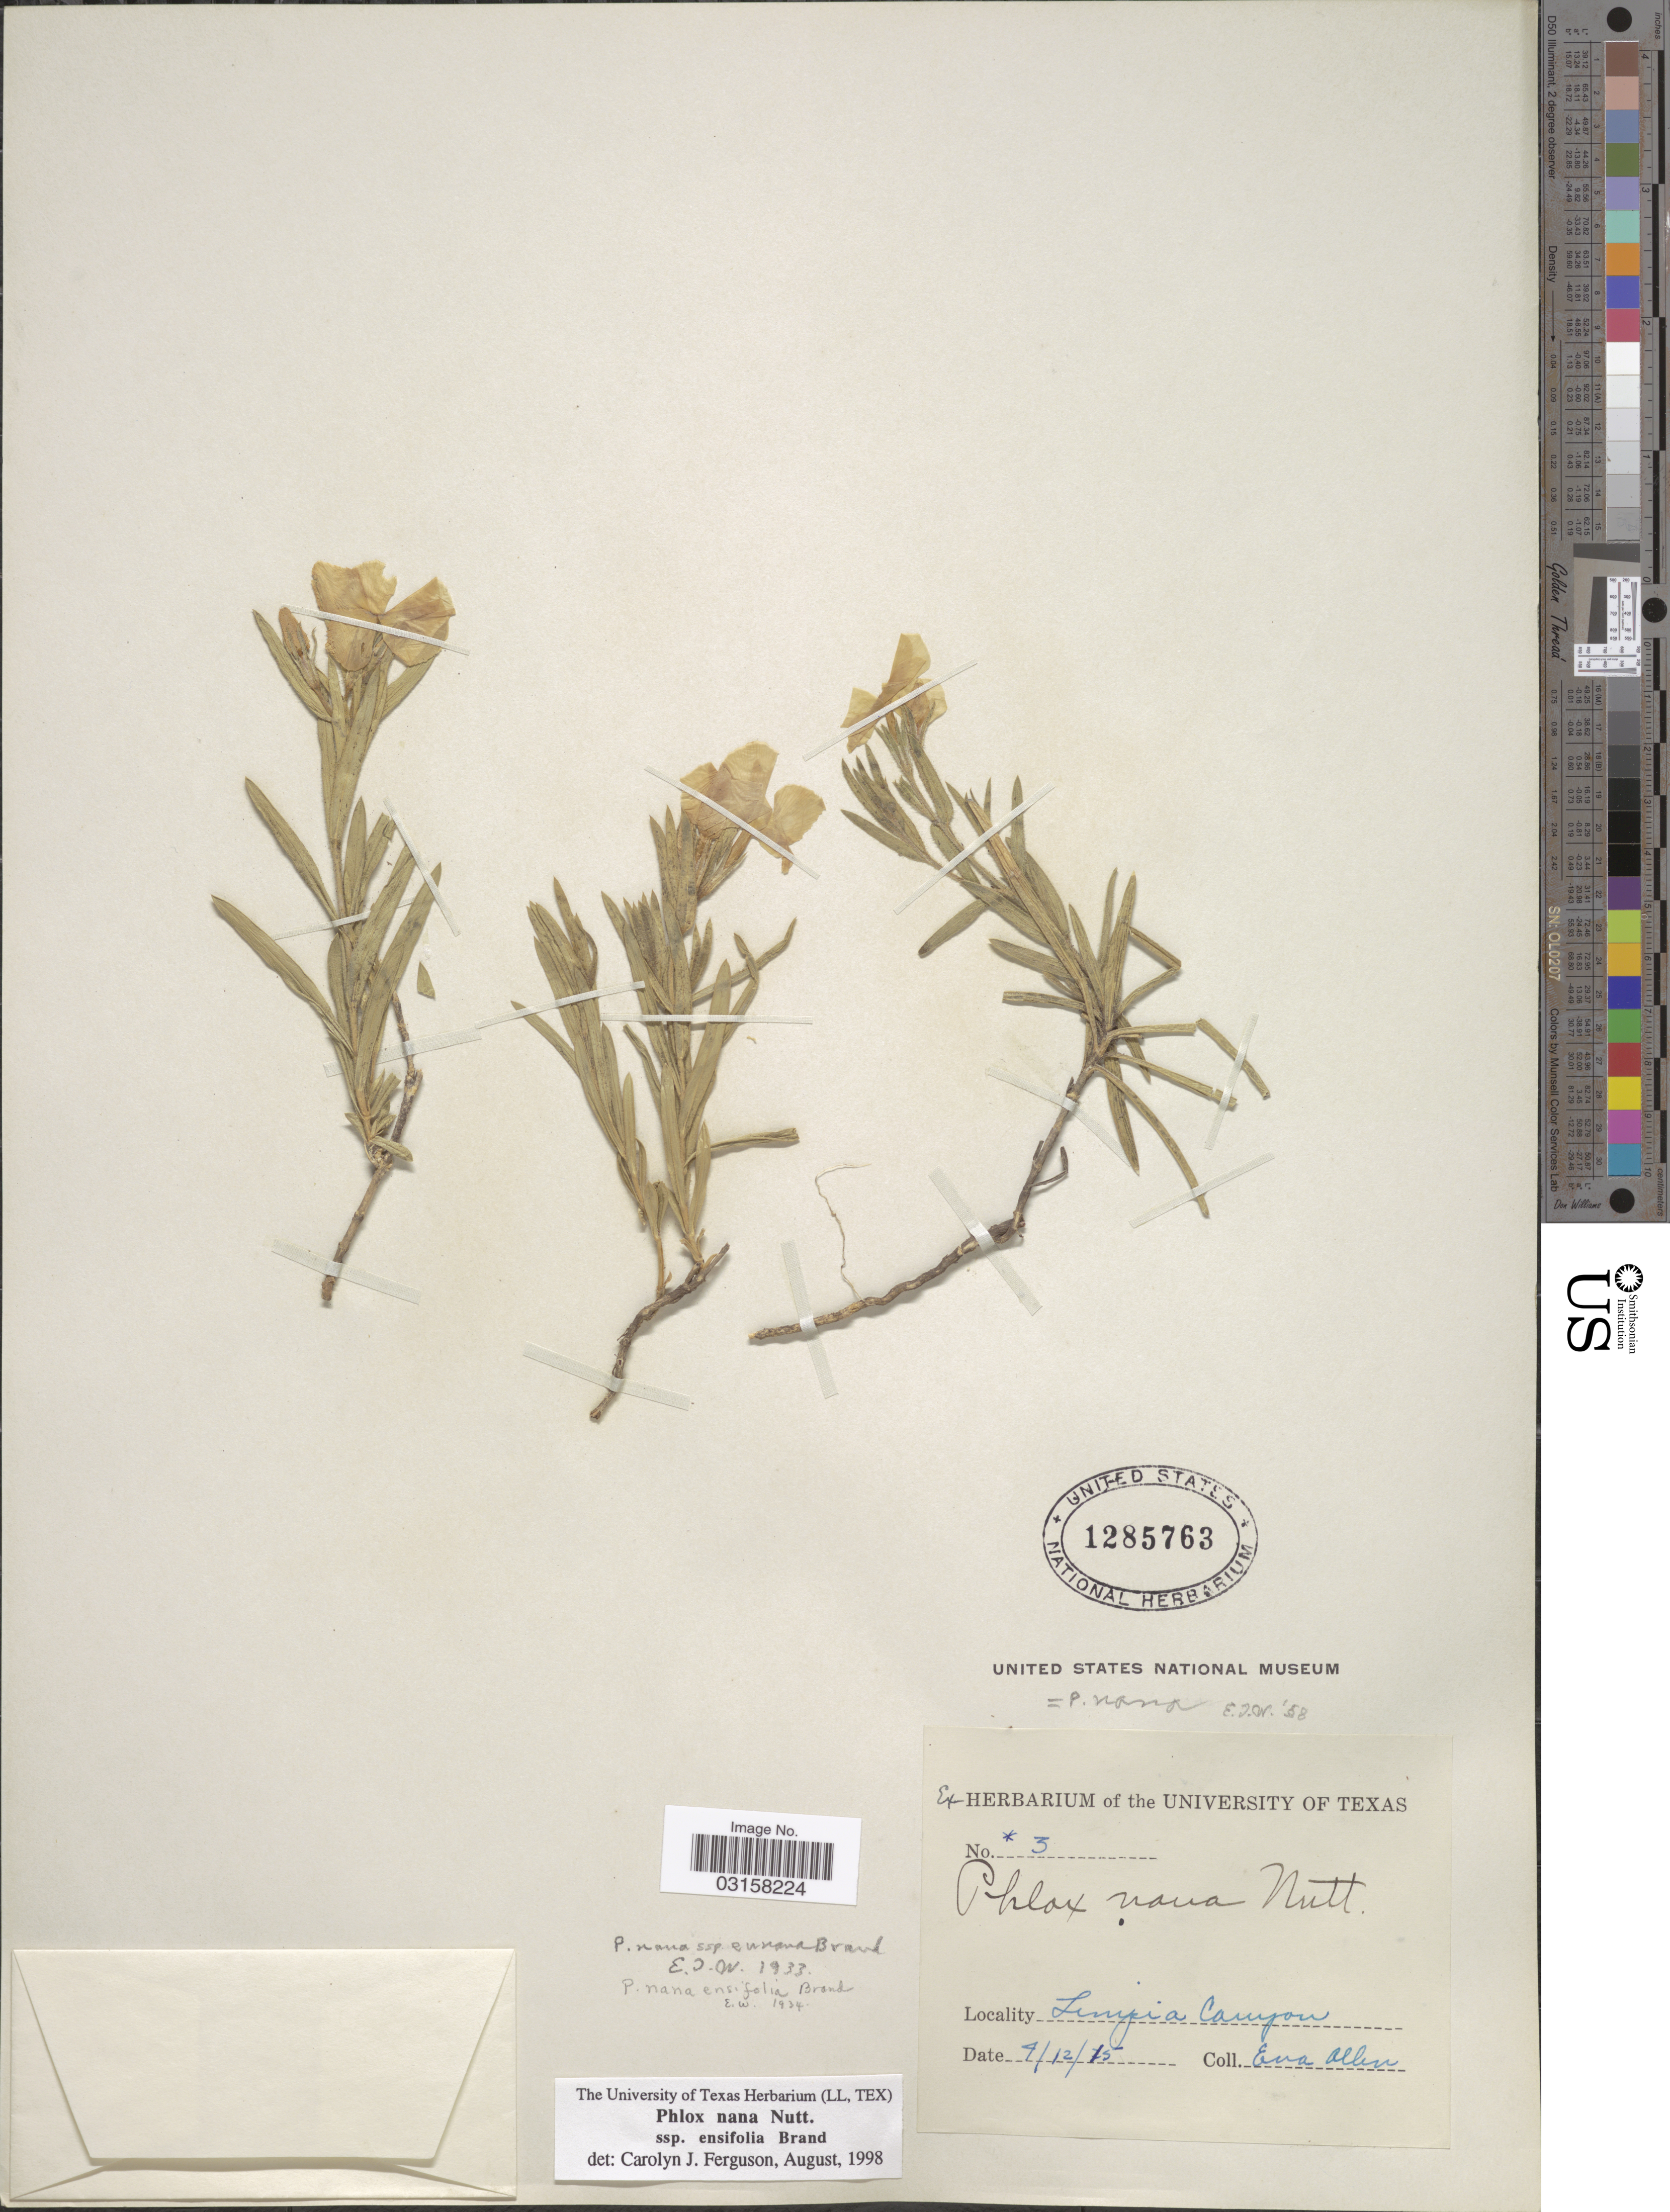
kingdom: Plantae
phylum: Tracheophyta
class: Magnoliopsida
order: Ericales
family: Polemoniaceae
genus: Phlox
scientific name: Phlox mesoleuca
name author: Greene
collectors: E. Allen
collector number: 3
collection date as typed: Transcribed d/m/y: 12/4/15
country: United States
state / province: Texas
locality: Limpia Canyon.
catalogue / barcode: US 1285763